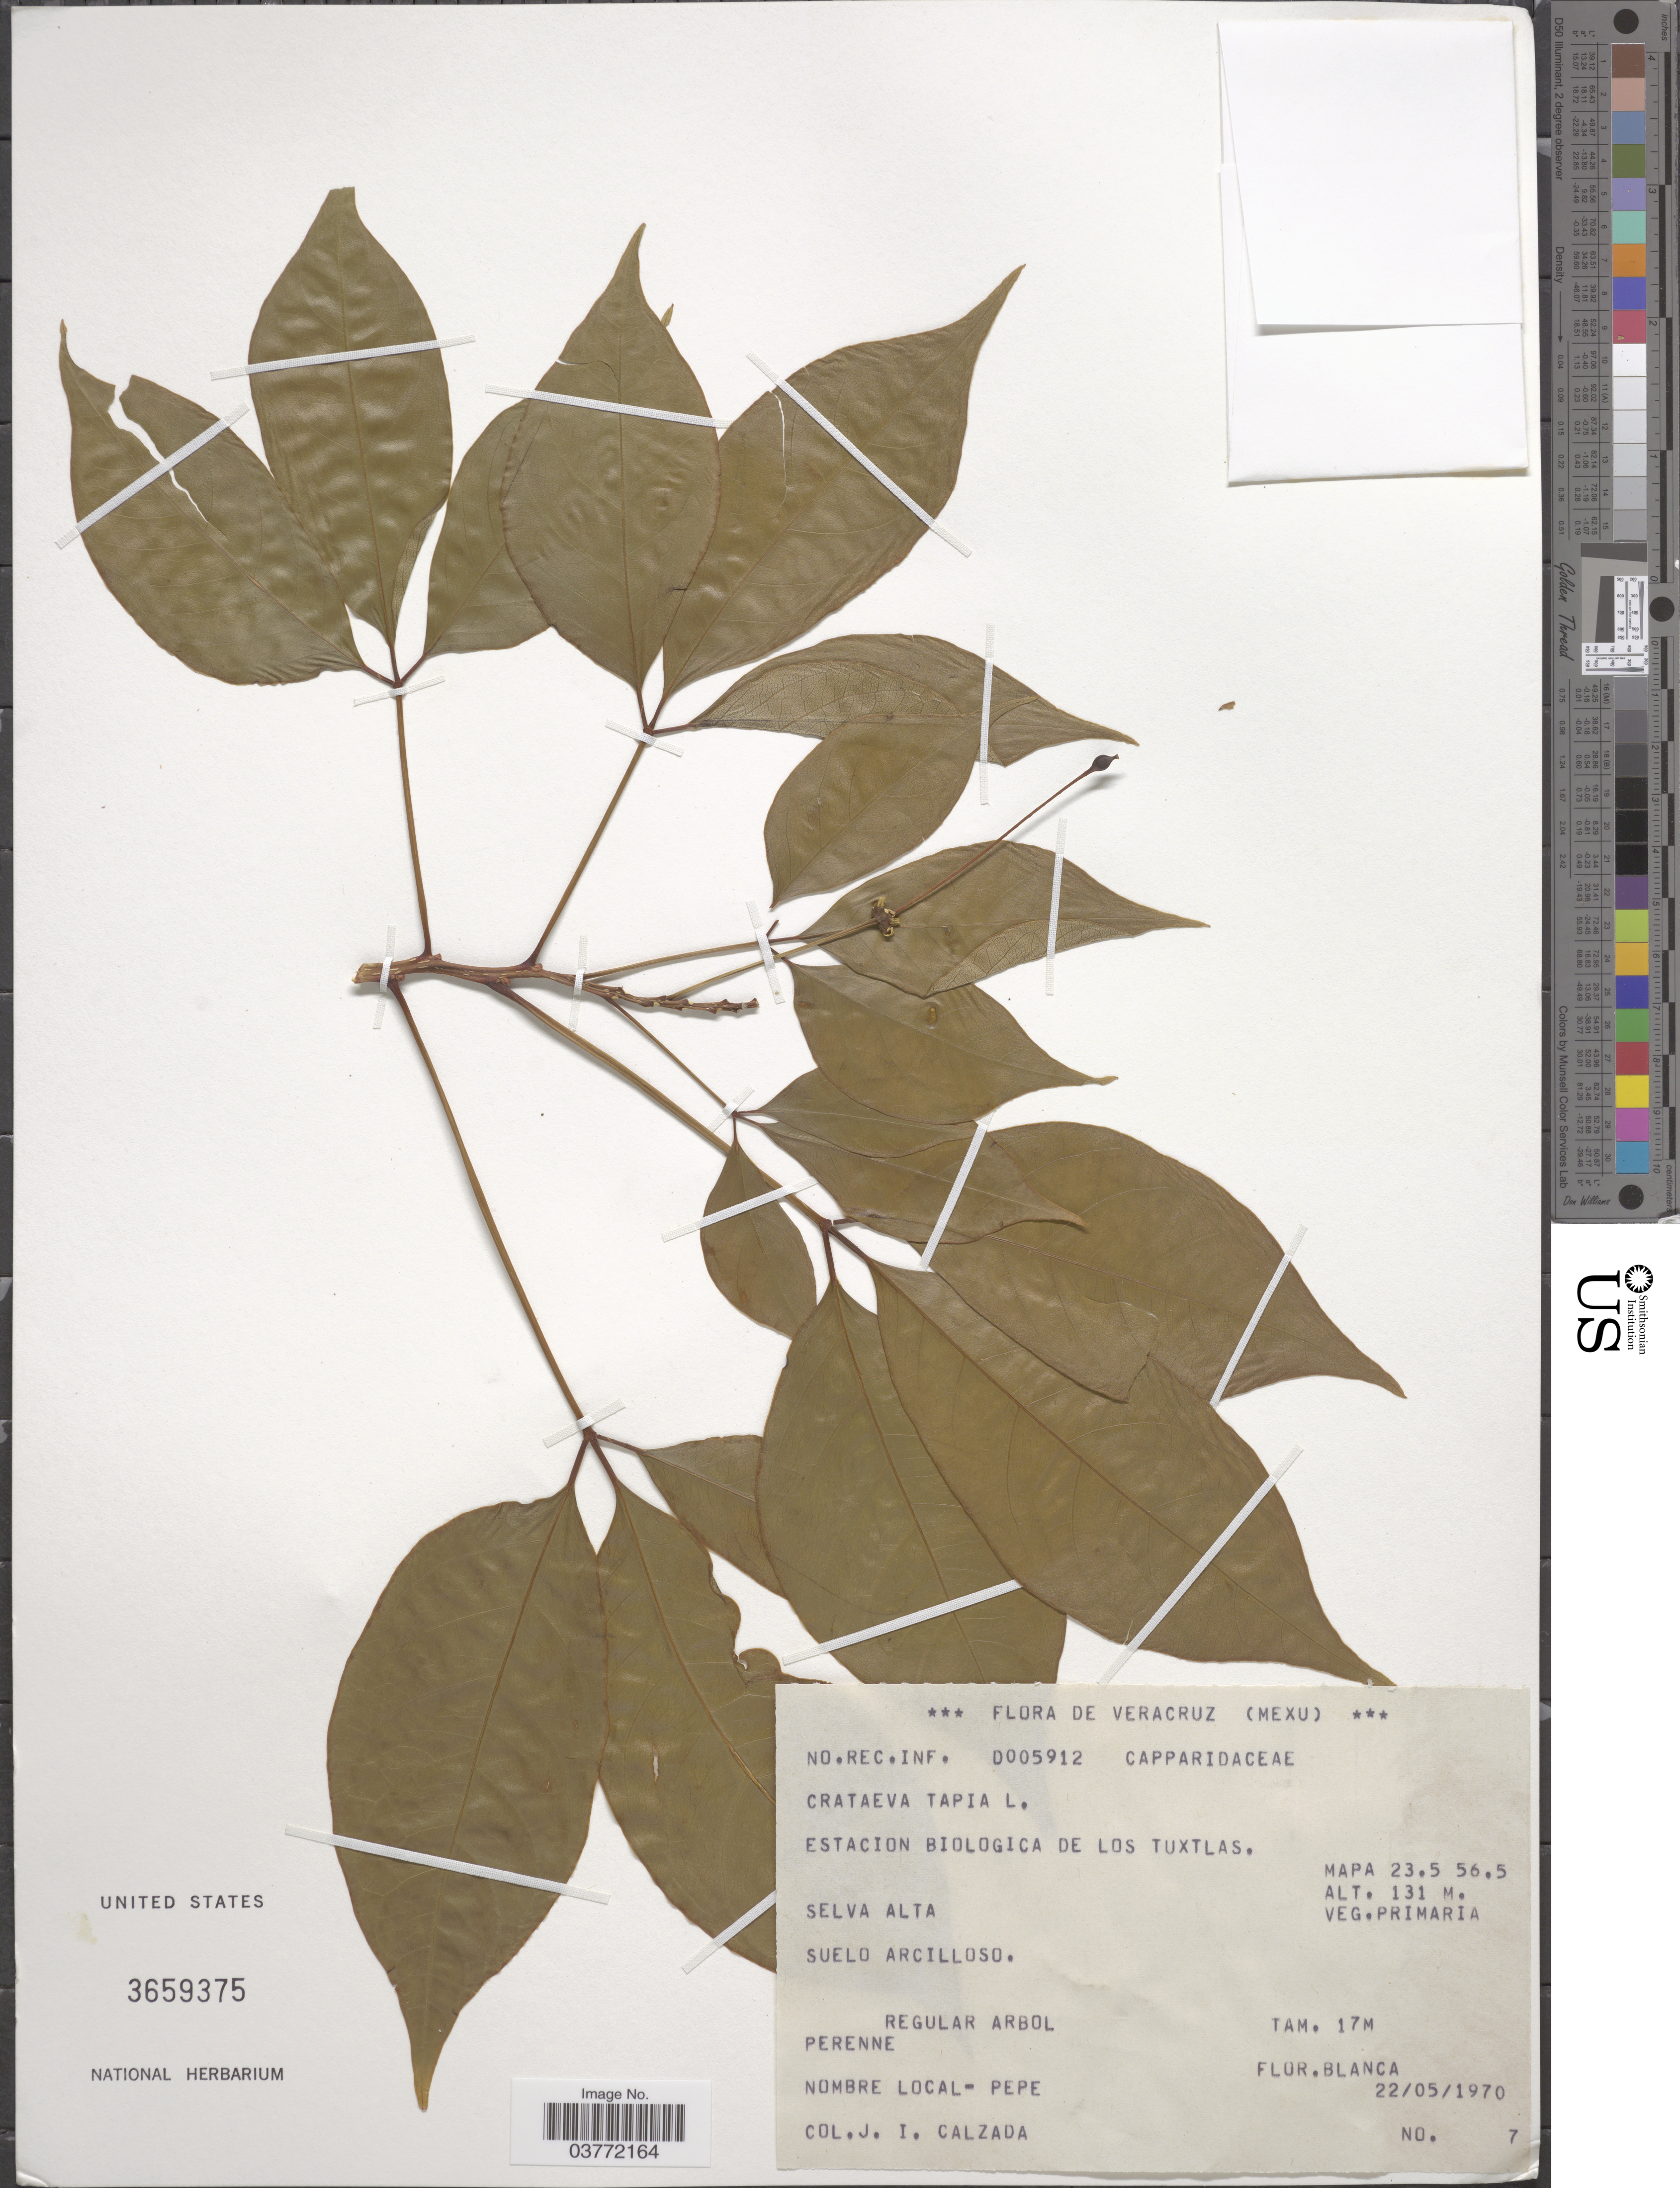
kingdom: Plantae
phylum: Tracheophyta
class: Magnoliopsida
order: Brassicales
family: Capparaceae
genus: Crateva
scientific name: Crateva tapia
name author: L.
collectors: J. I. Calzada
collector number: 7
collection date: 1970-05-22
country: Mexico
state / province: Veracruz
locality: Veracruz. Estacion Biologica de Los Tuxtlas. Mapa 23.5 56.5.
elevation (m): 131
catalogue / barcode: US 3659375